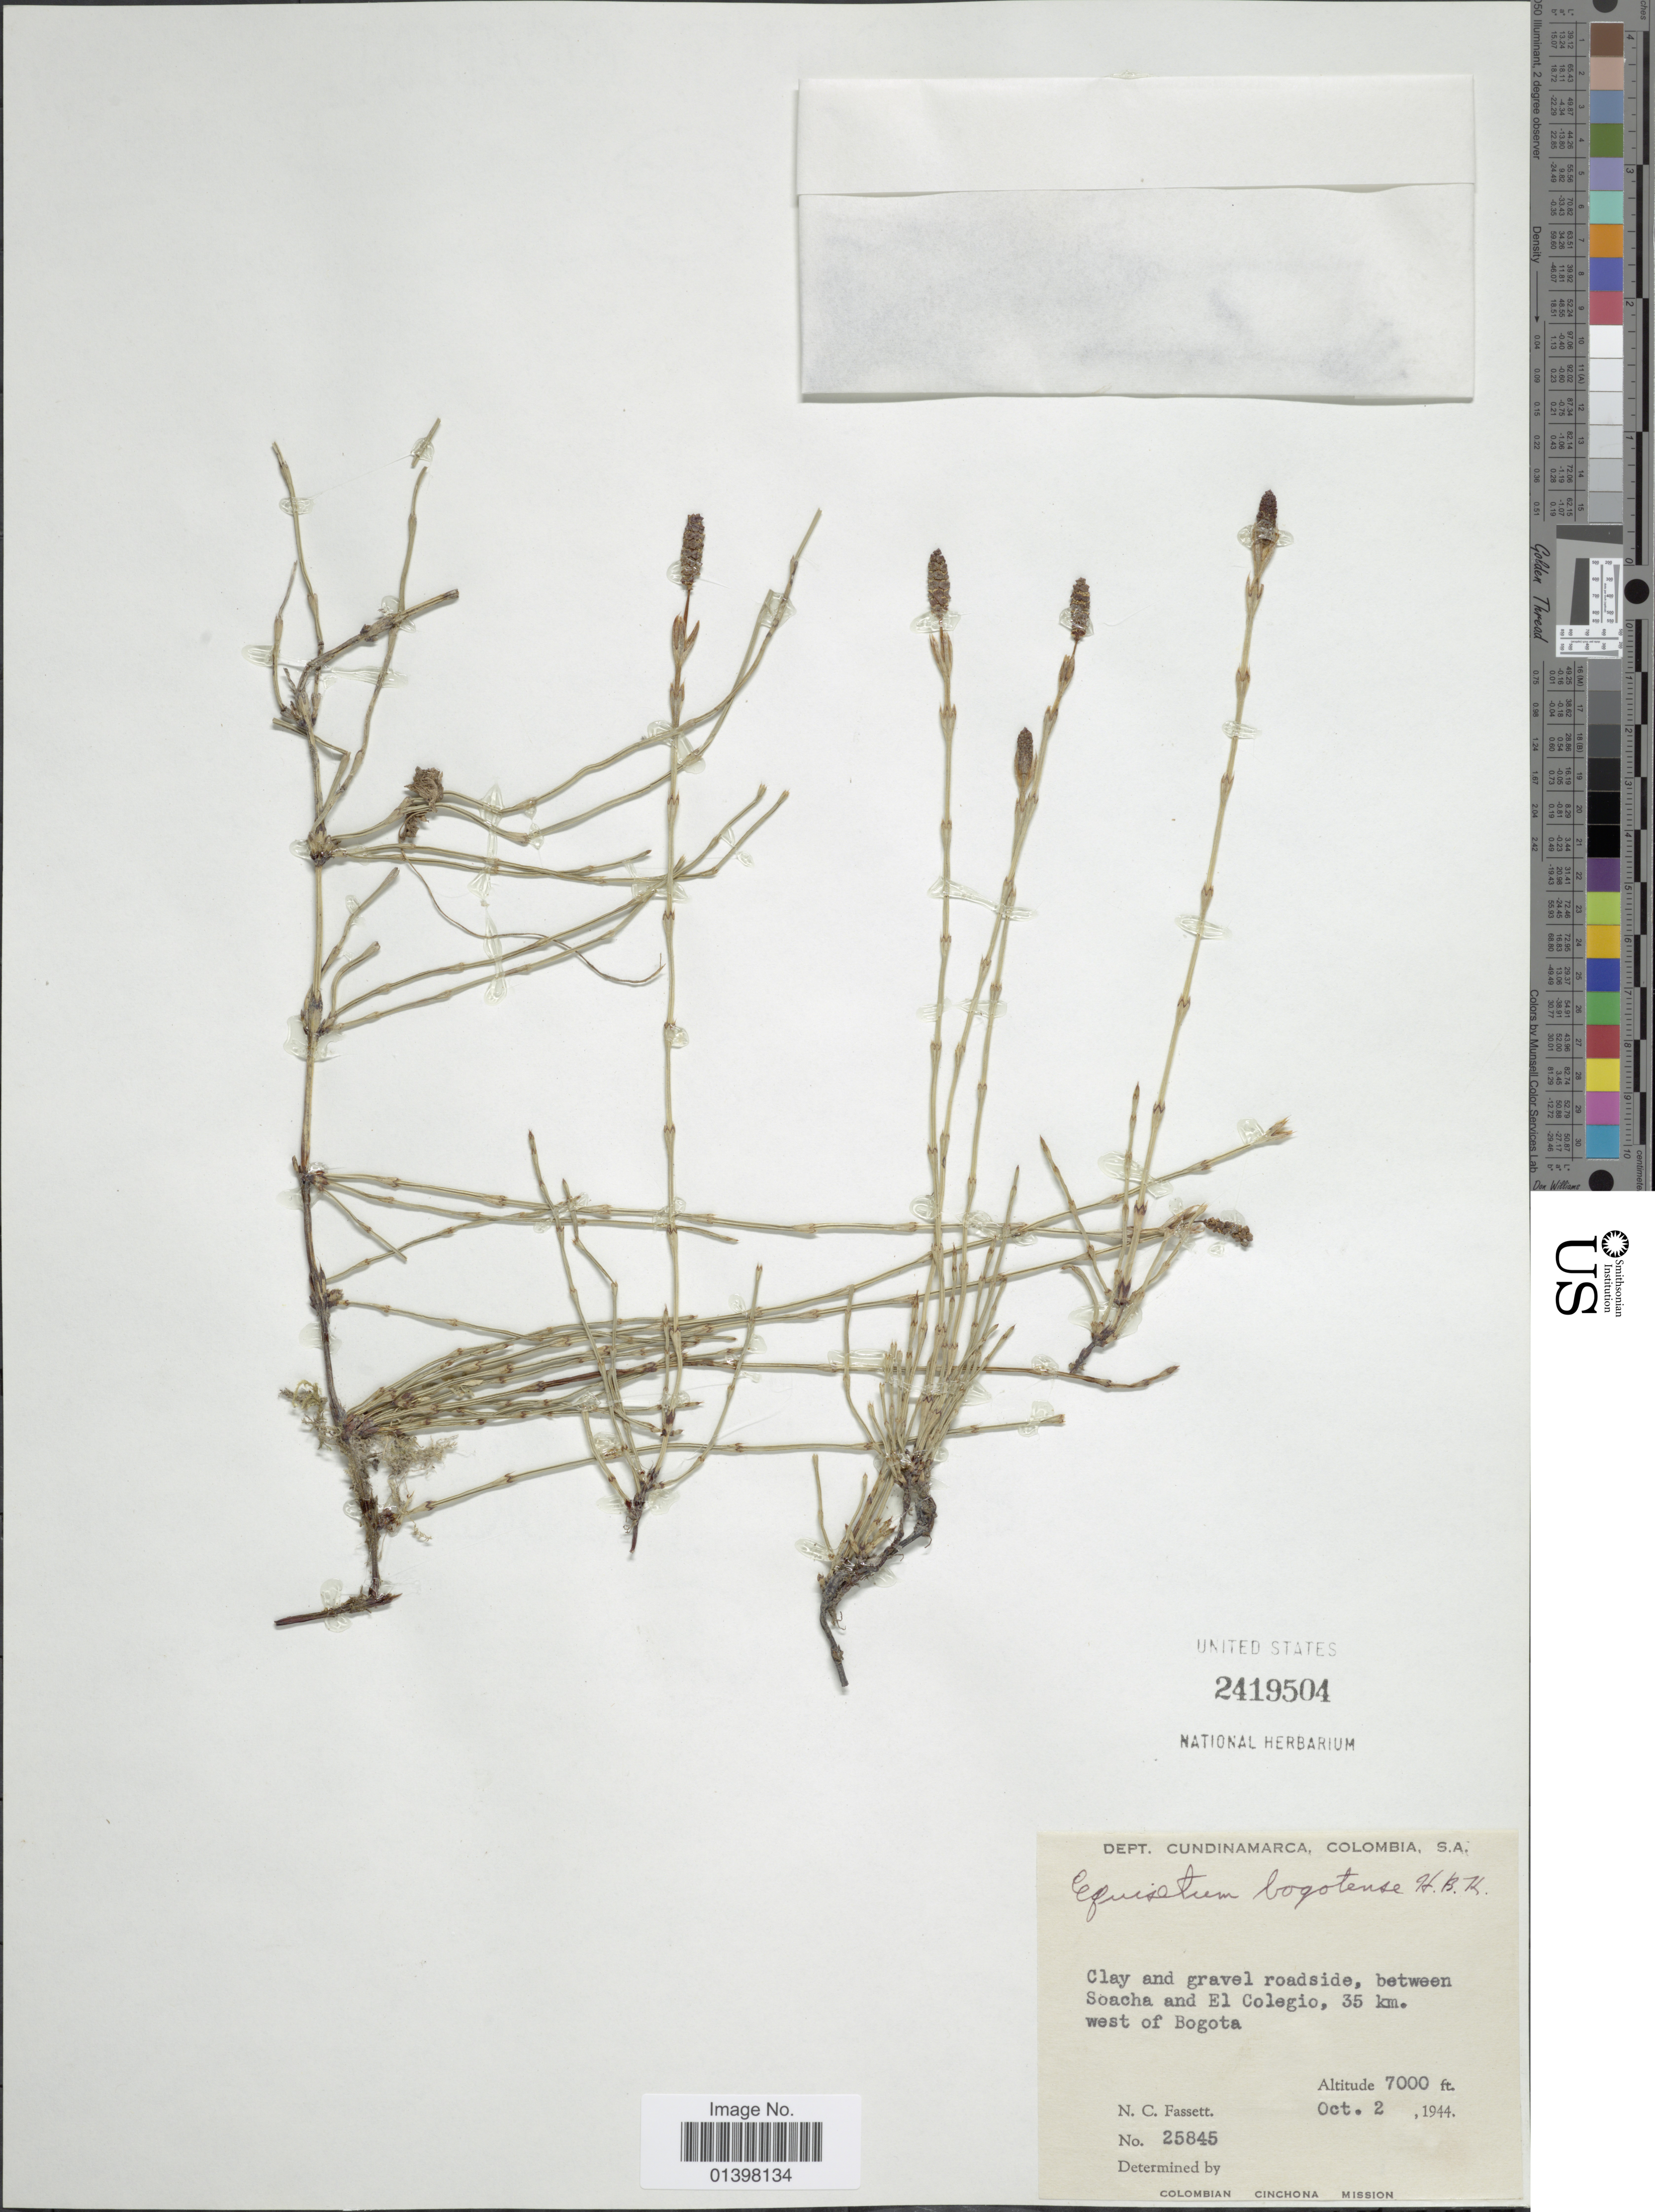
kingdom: Plantae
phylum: Tracheophyta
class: Polypodiopsida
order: Equisetales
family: Equisetaceae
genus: Equisetum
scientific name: Equisetum bogotense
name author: Kunth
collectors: N. C. Fassett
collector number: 25845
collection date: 1944-10-02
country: Colombia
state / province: Cundinamarca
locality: Between Soacha and El Colegio, 35 km. west of Bogota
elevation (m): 2134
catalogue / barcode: US 2419504